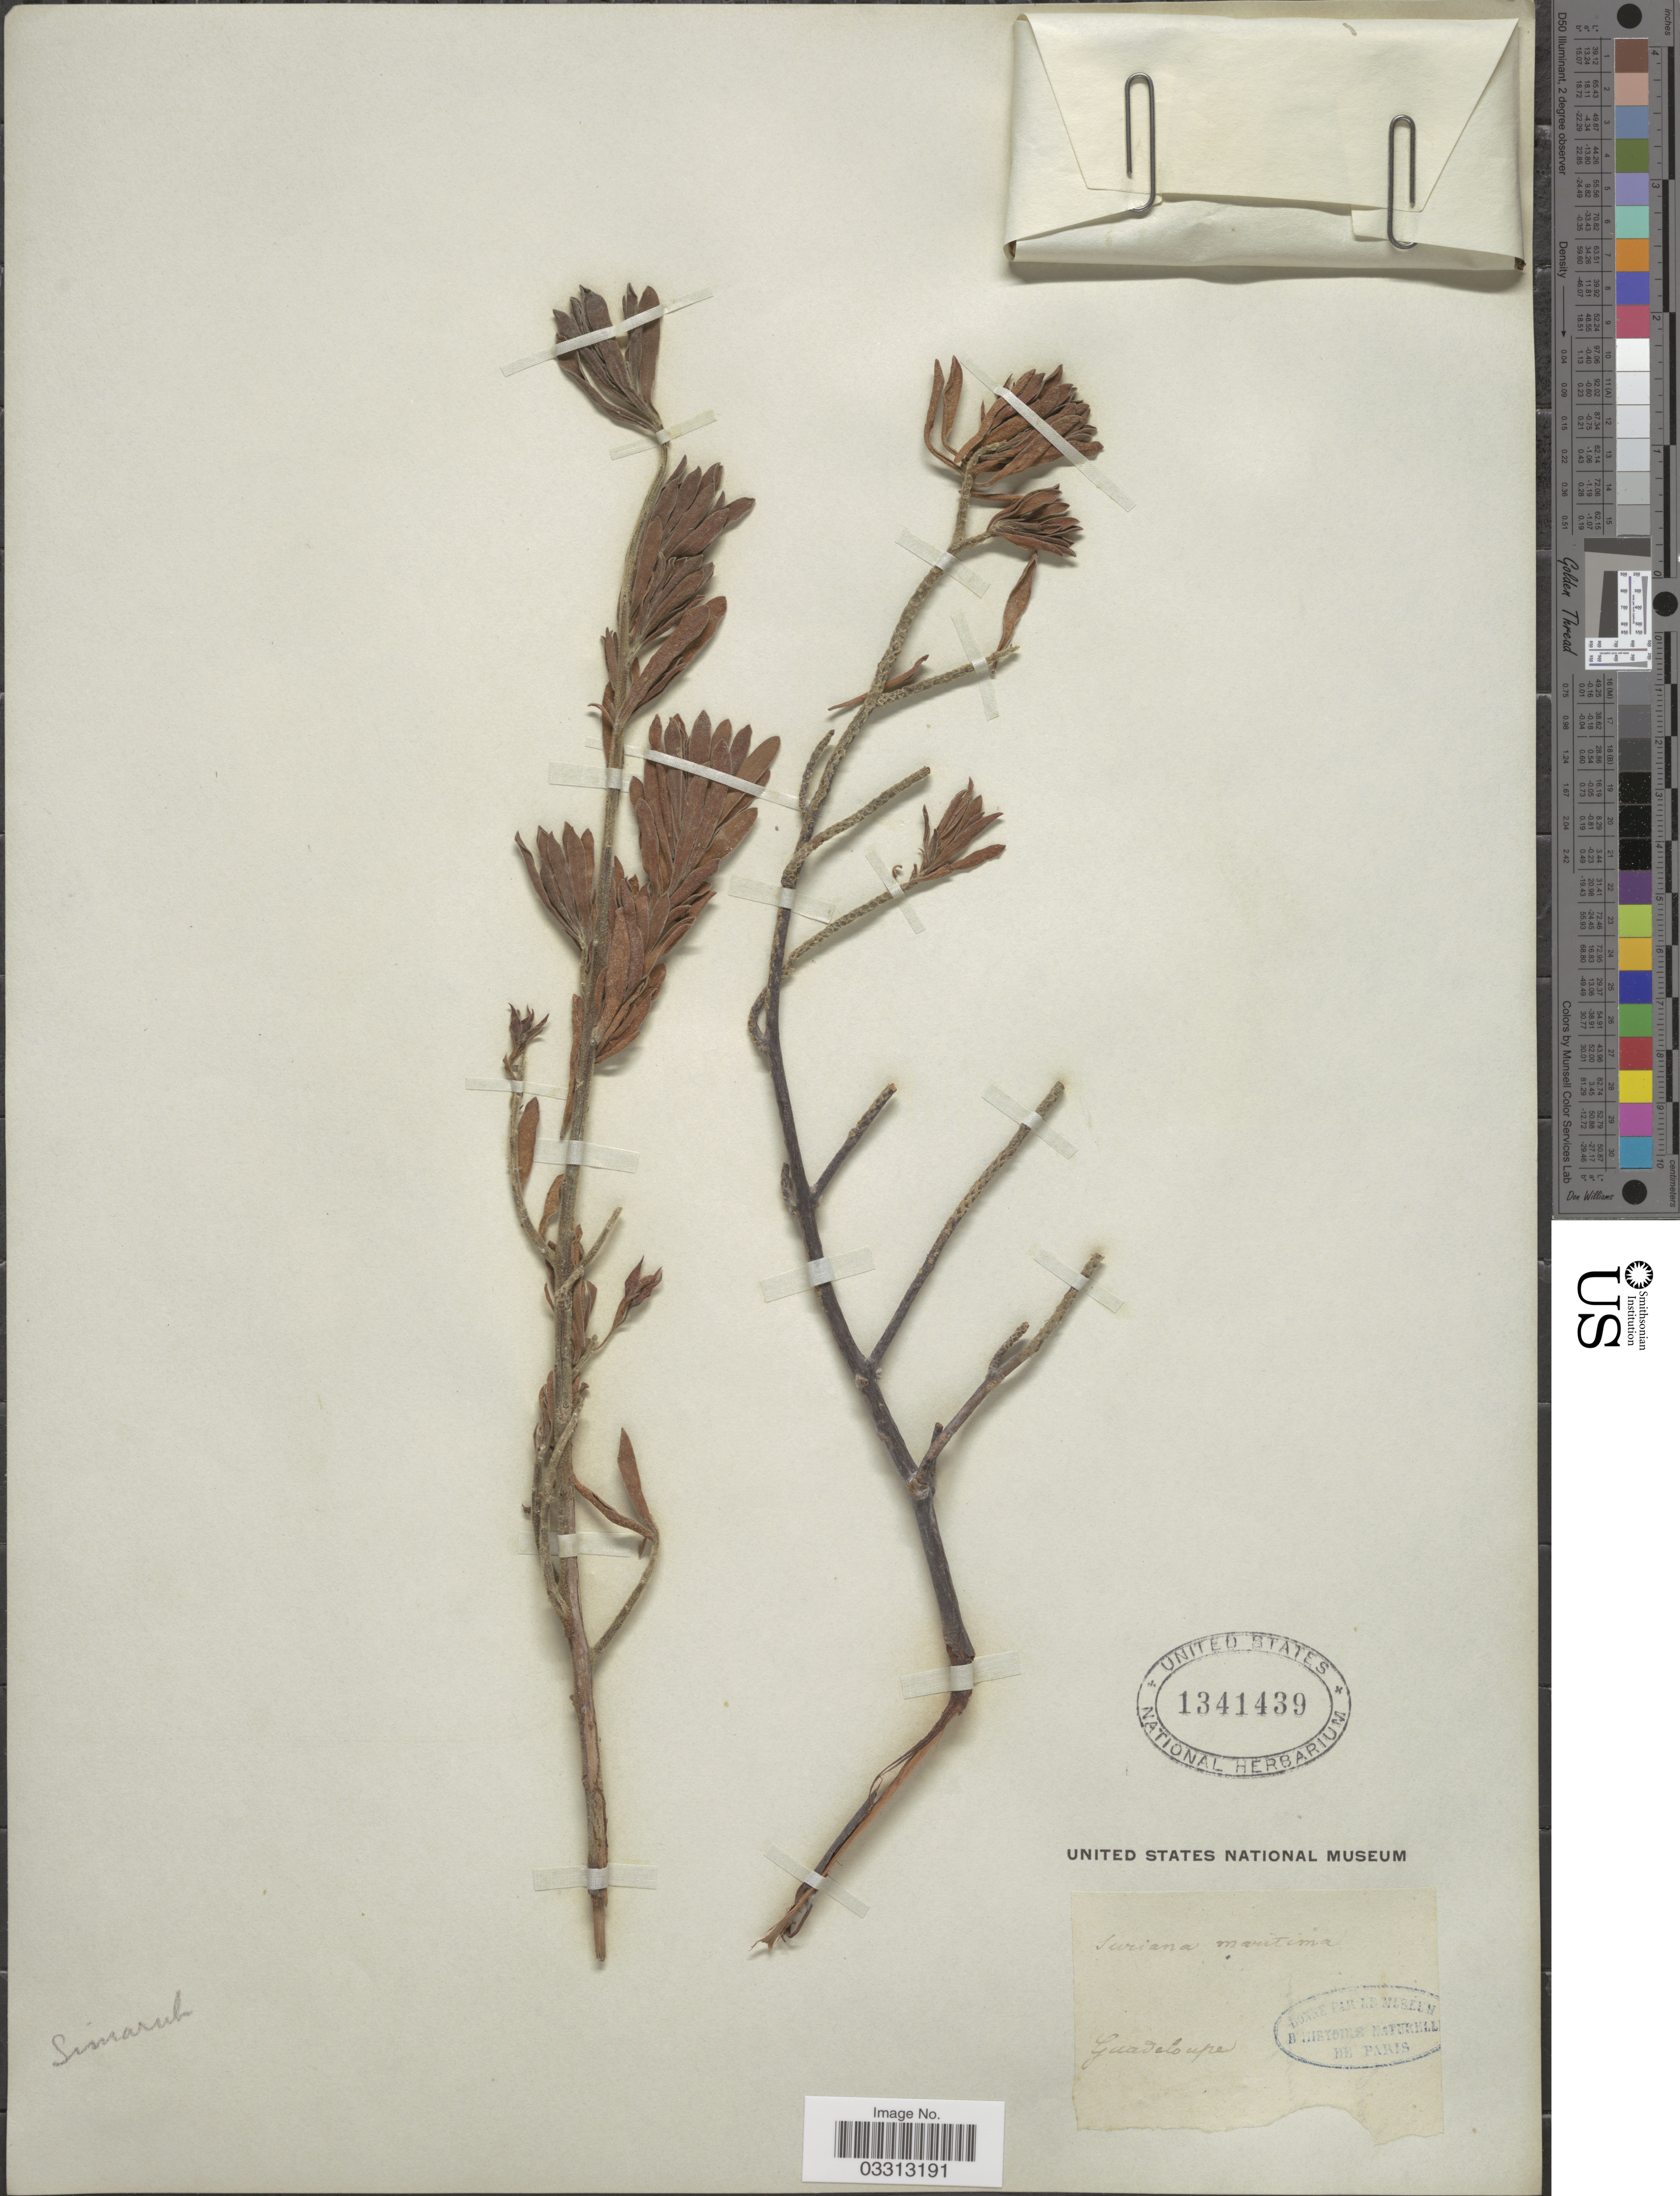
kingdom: Plantae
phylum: Tracheophyta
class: Magnoliopsida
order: Fabales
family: Surianaceae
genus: Suriana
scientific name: Suriana maritima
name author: L.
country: Guadeloupe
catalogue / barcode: US 1341439